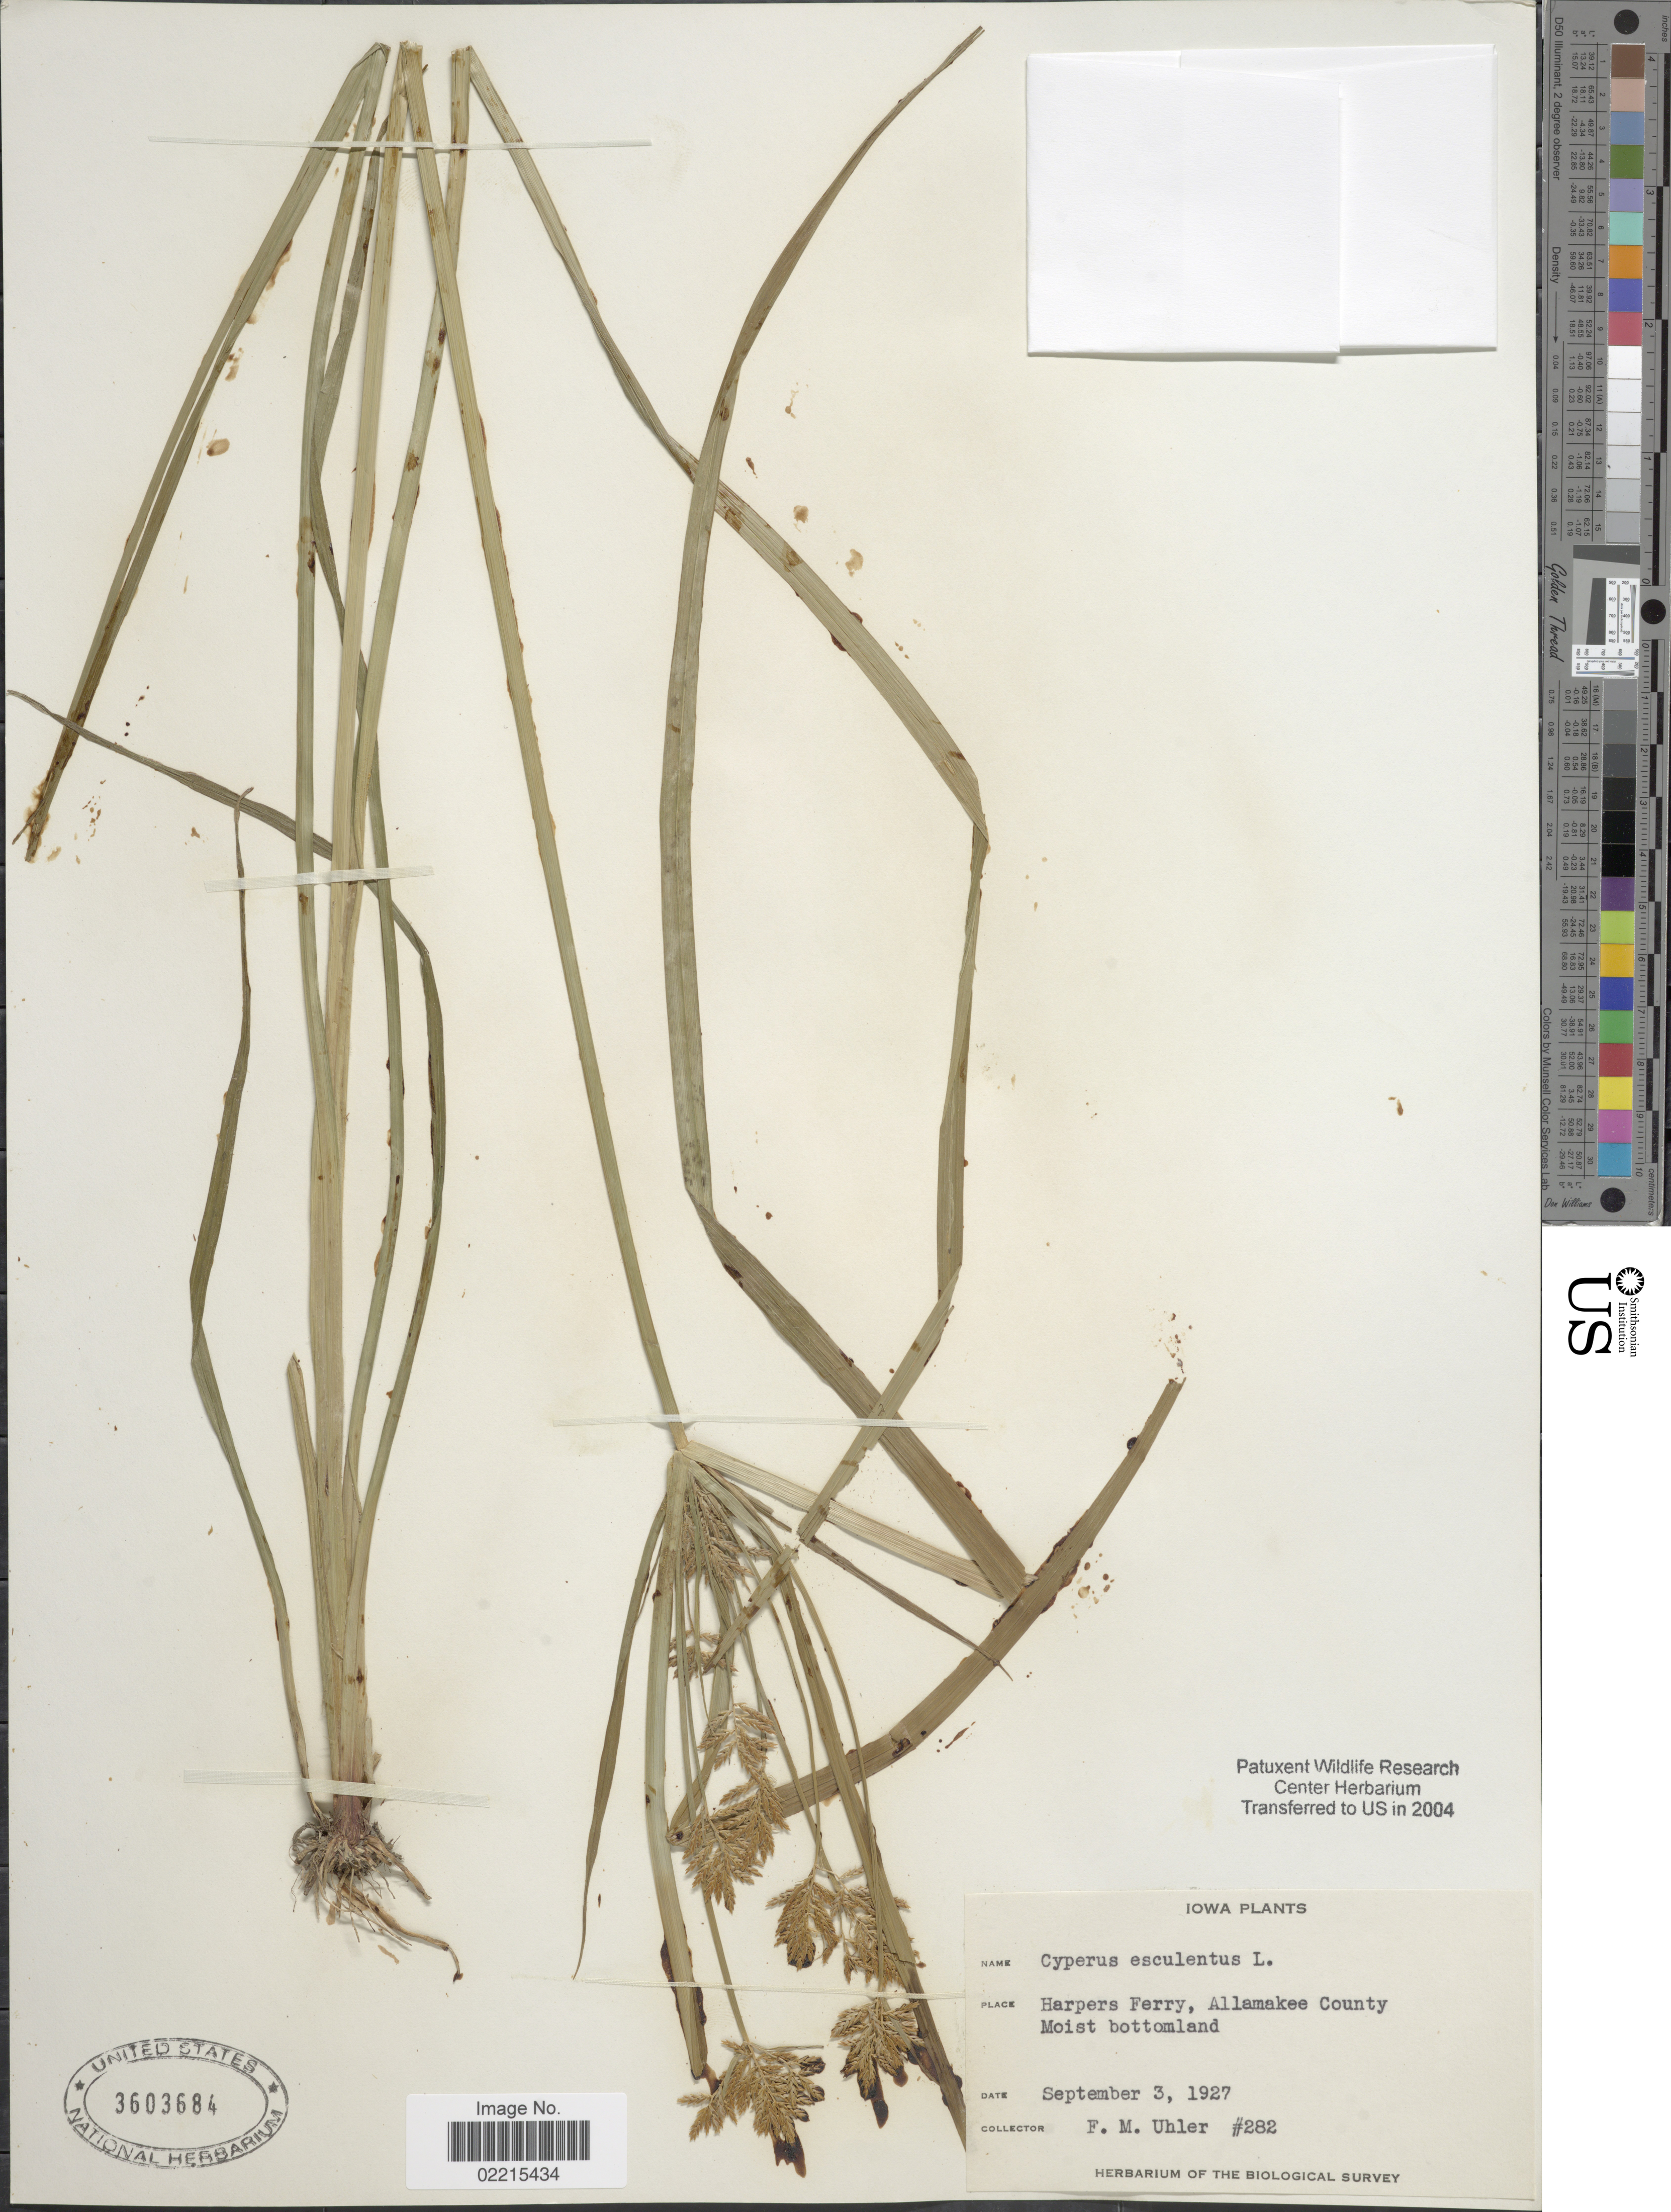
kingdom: Plantae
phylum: Tracheophyta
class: Liliopsida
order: Poales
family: Cyperaceae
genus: Cyperus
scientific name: Cyperus esculentus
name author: L.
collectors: F. M. Uhler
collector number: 282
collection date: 1927-09-03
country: United States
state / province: Iowa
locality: Harpers Ferry, Allamakee County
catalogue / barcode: US 3603684